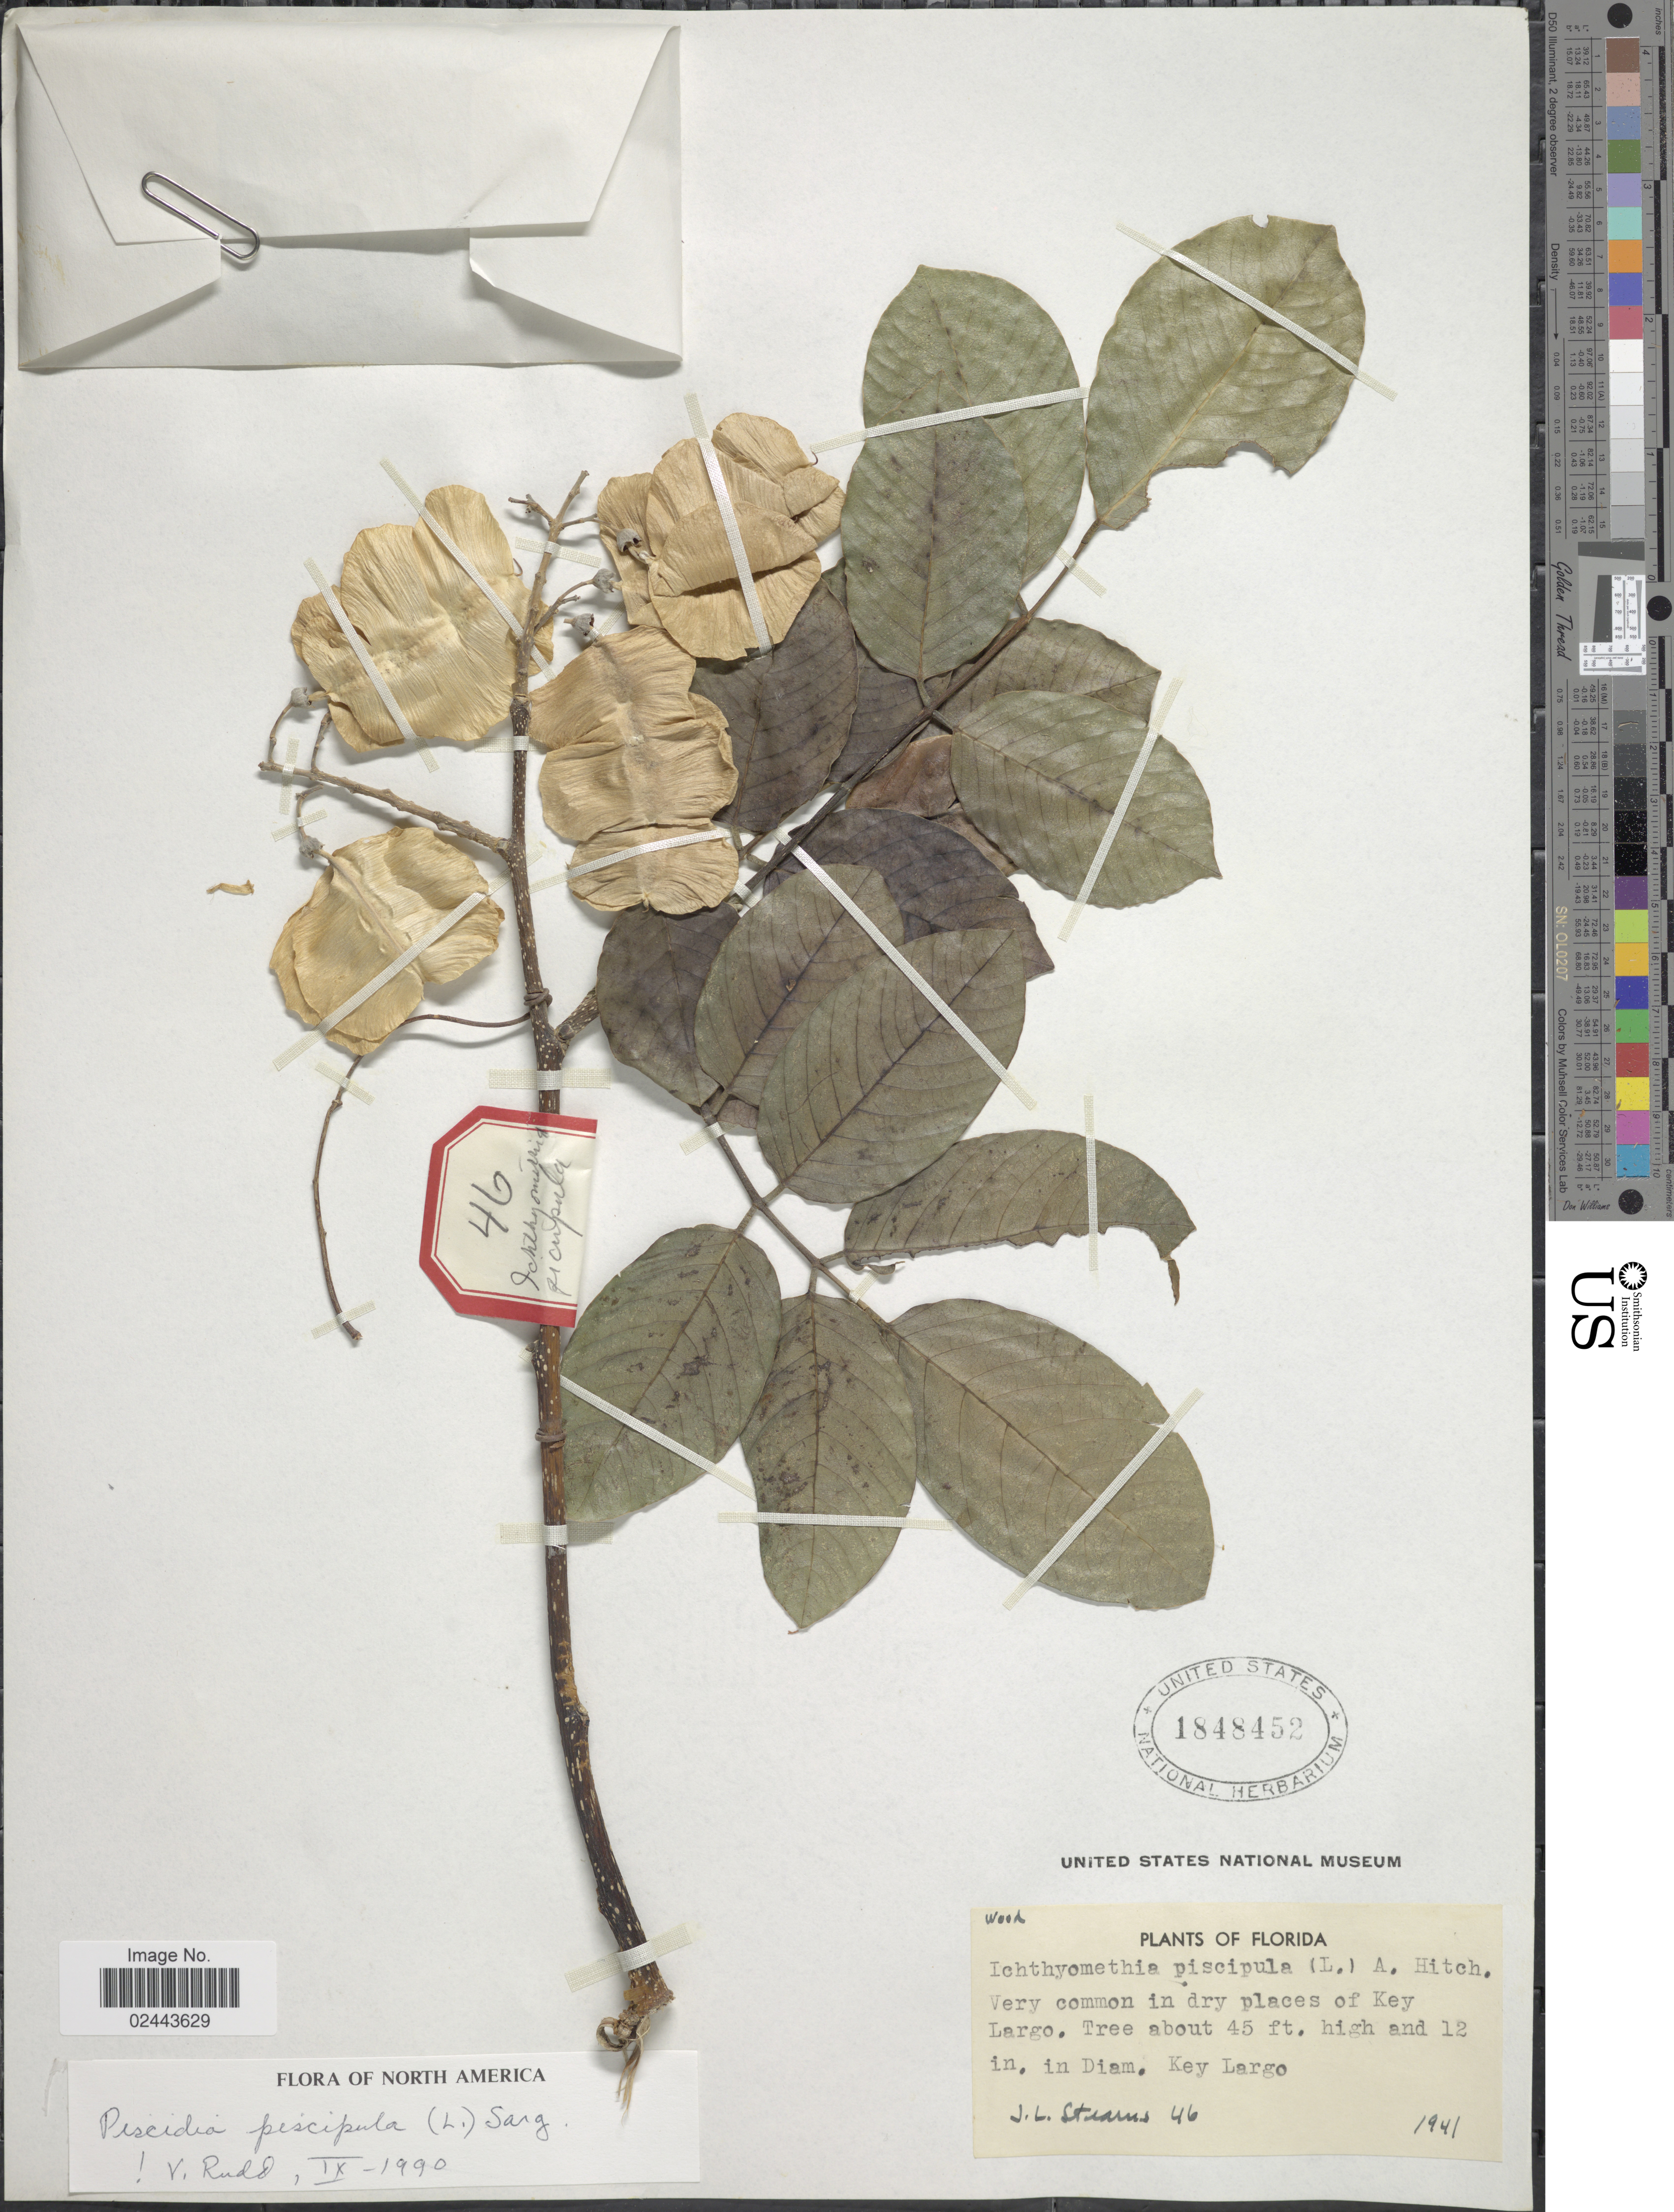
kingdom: Plantae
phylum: Tracheophyta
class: Magnoliopsida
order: Fabales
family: Fabaceae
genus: Piscidia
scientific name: Piscidia piscipula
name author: (L.) Sarg.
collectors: J. Stearns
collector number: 46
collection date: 1941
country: United States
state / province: Florida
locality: In dry places of Key Largo, in Diam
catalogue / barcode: US 1848452